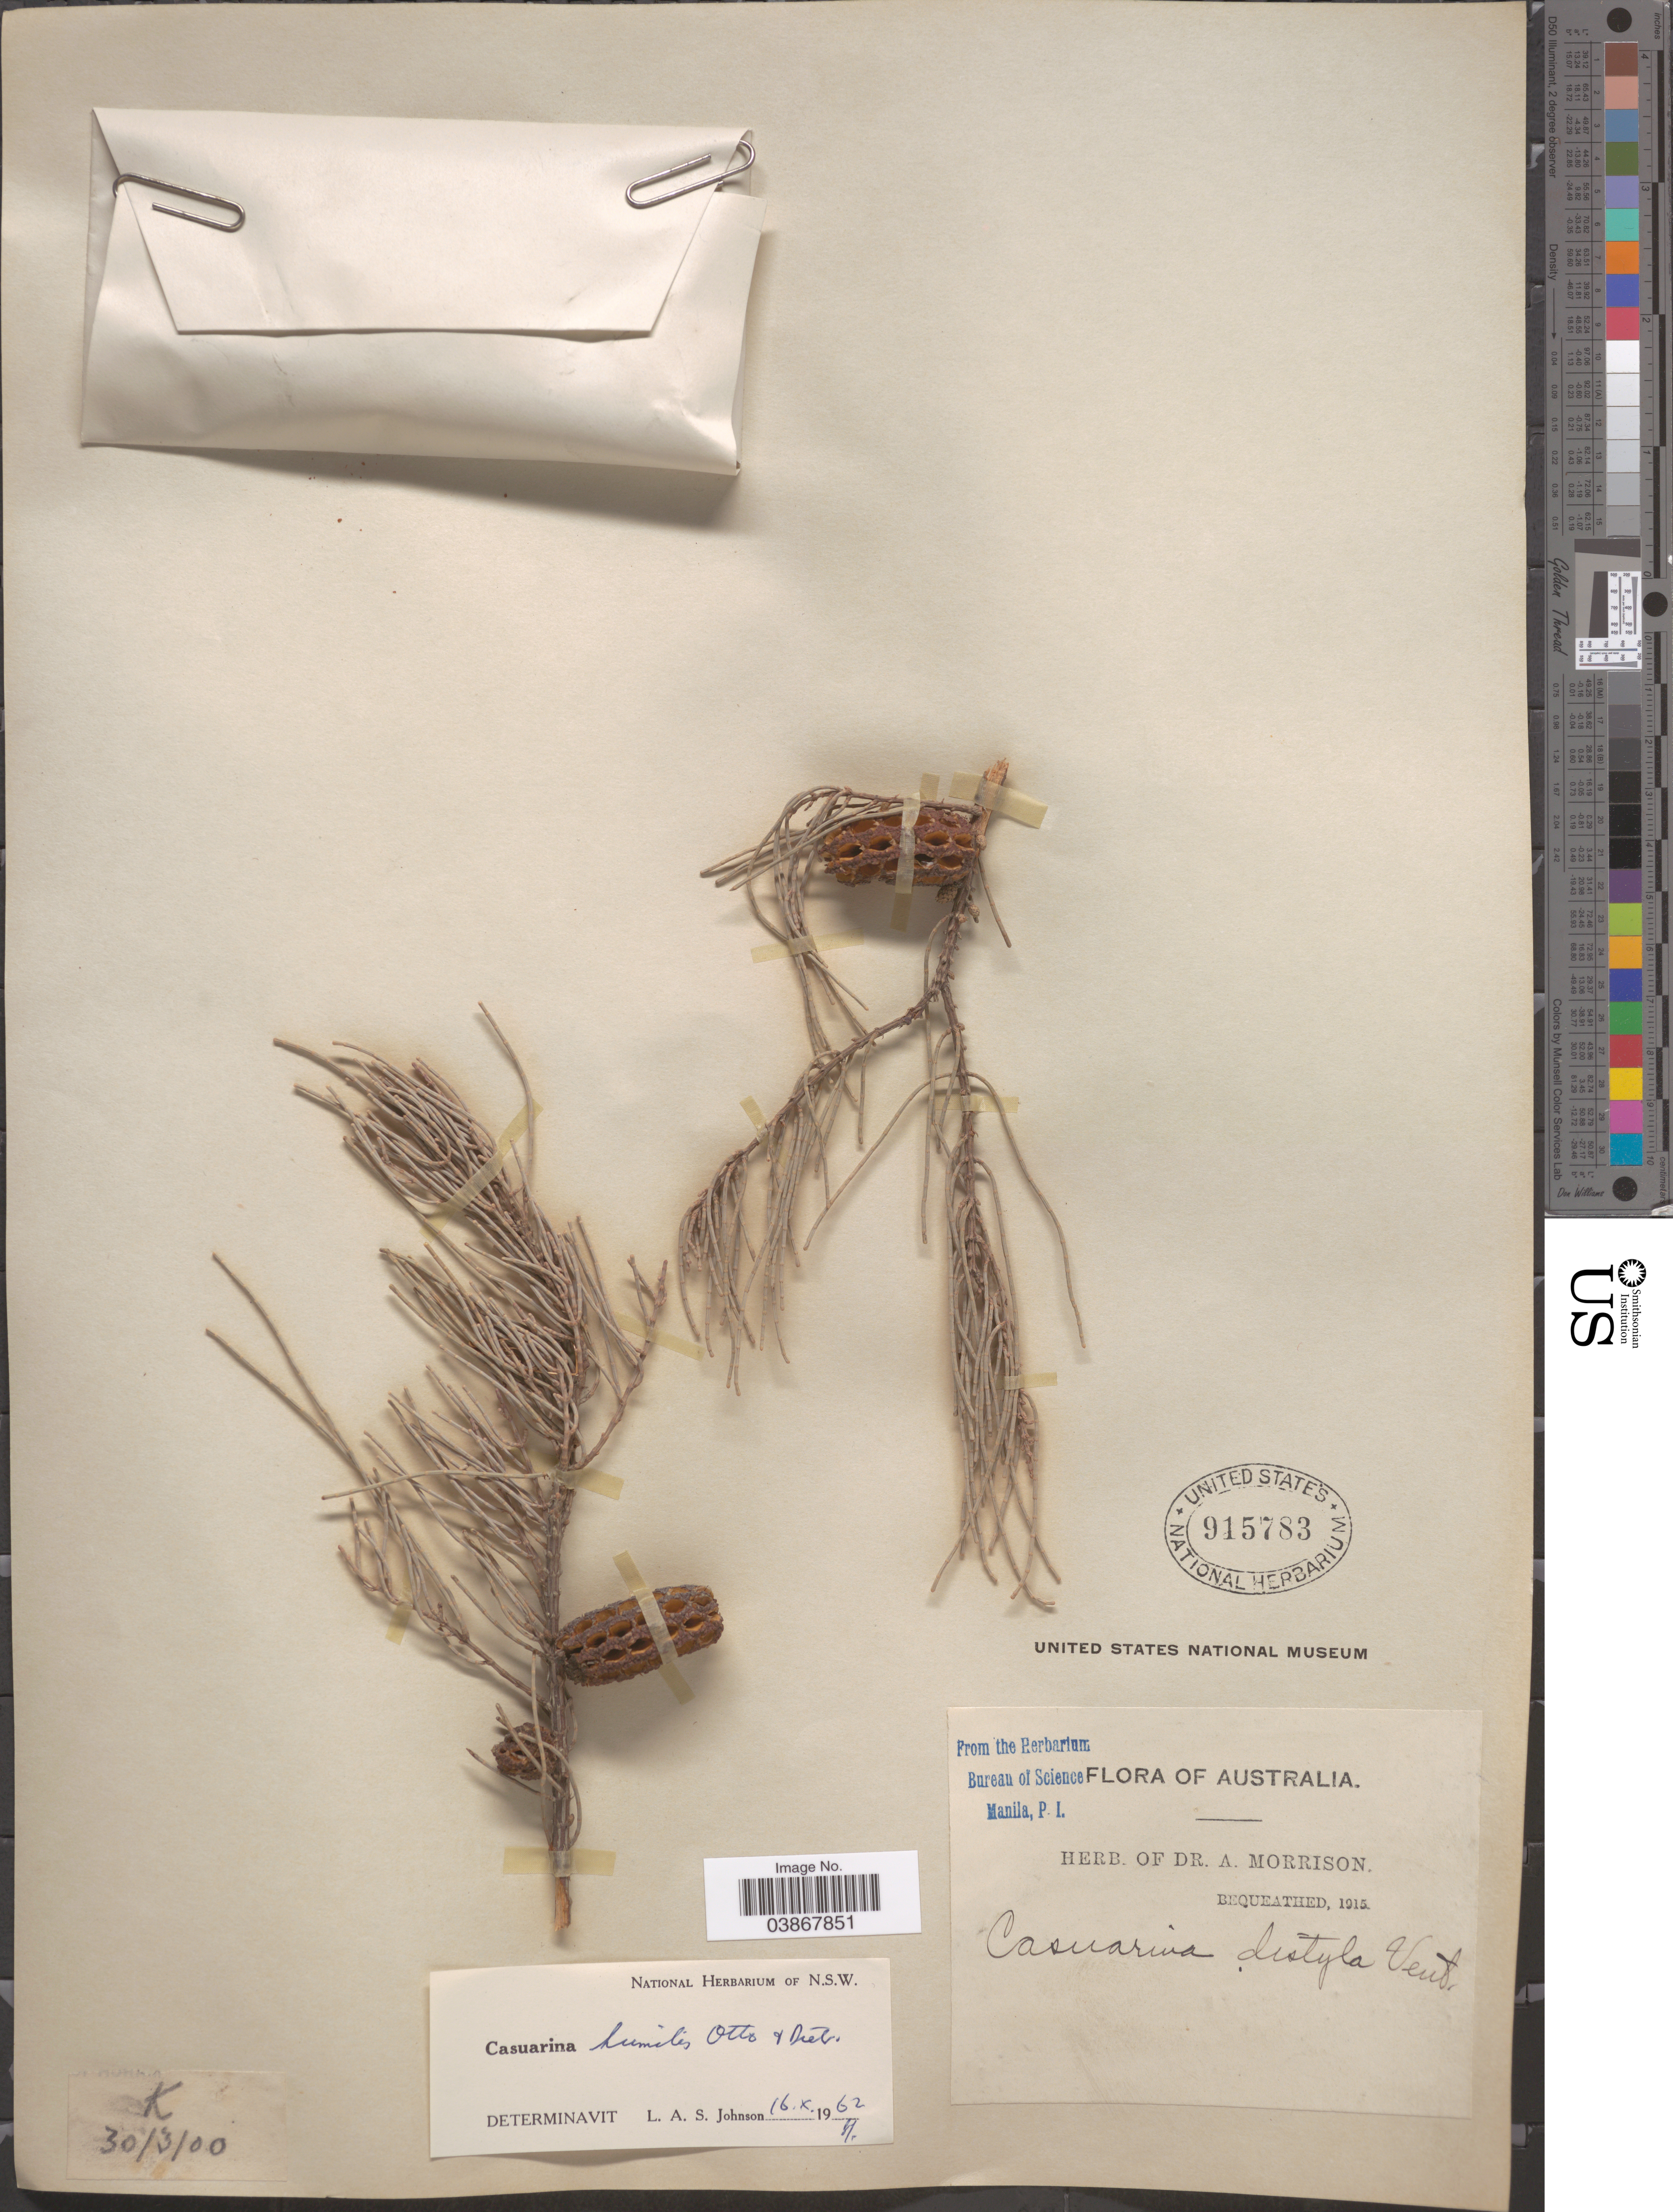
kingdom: Plantae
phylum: Tracheophyta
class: Magnoliopsida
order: Fagales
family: Casuarinaceae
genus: Casuarina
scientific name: Casuarina humilis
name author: Otto & A. Dietr.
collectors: ex herb. Dr. A. Morrison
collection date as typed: Transcribed d/m/y: 30/3/0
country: Australia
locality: K.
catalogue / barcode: US 915783